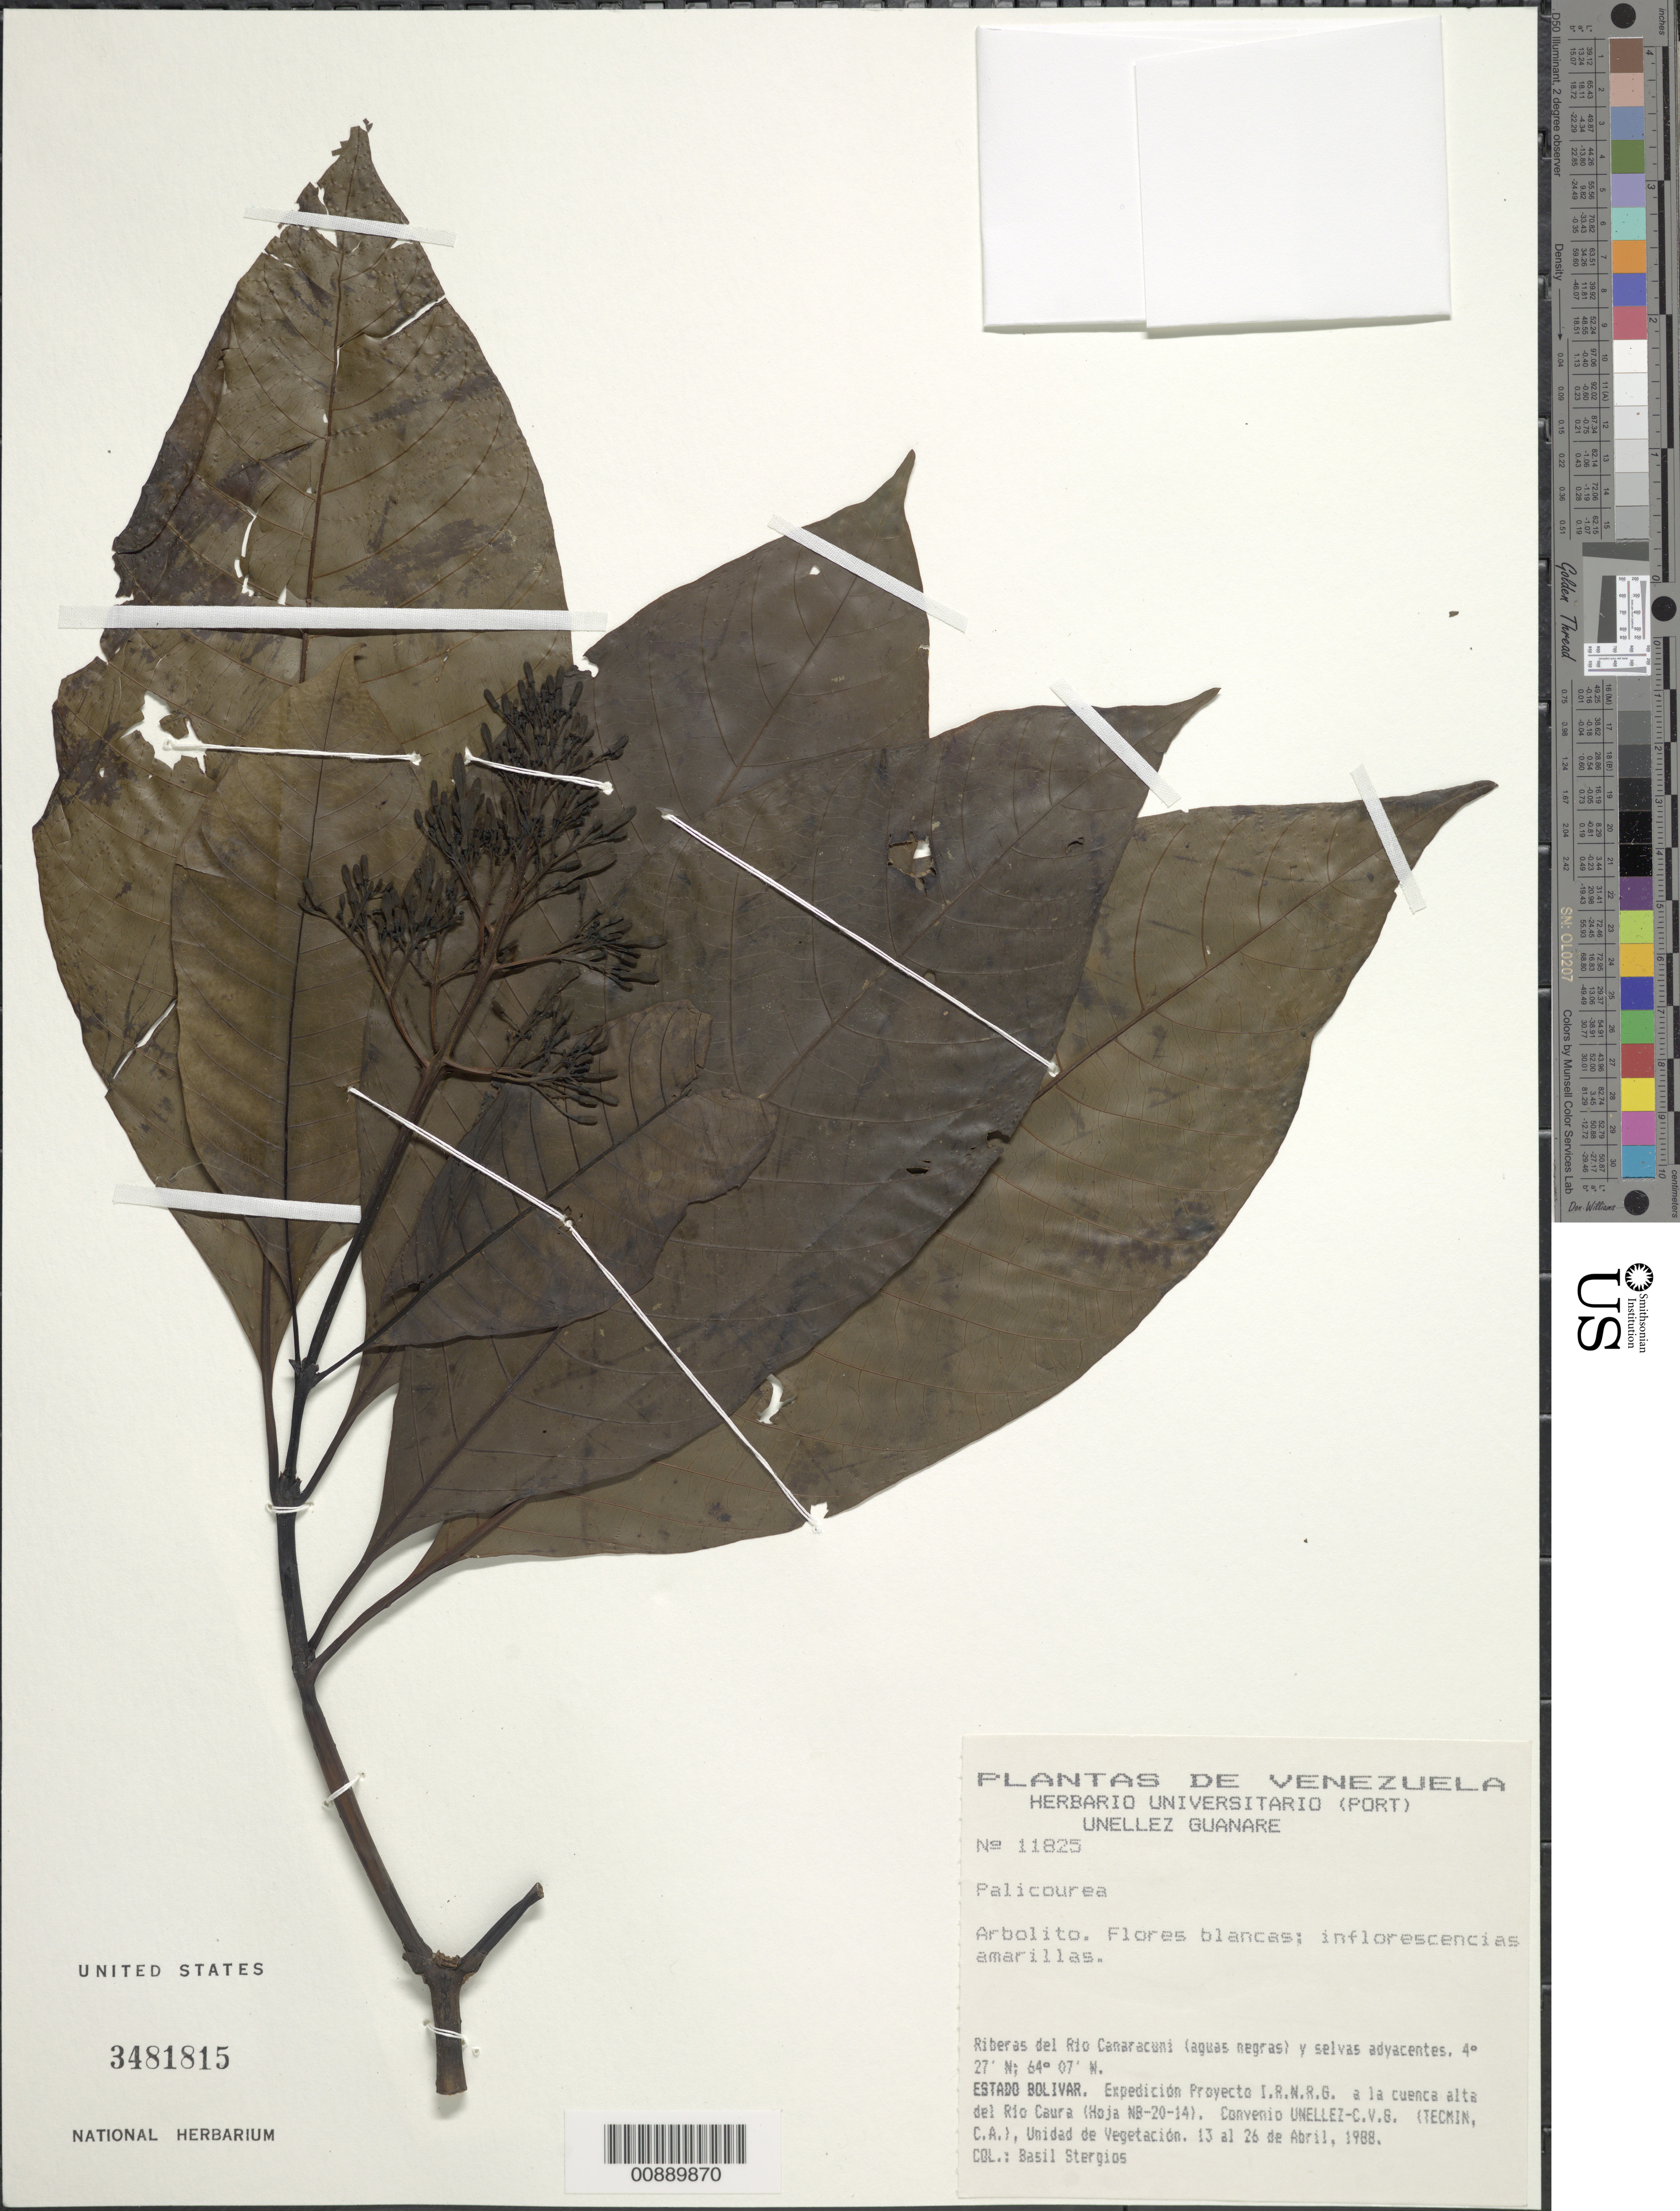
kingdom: Plantae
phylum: Tracheophyta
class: Magnoliopsida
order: Gentianales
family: Rubiaceae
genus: Palicourea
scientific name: Palicourea sp.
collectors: B. G. Stergios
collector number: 11825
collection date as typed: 13-Apr-88 to 26-Apr-88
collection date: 1988-04-13/1988-04-26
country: Venezuela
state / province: Bolívar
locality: Río Canaracuni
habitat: Riberas del río y selvas adyacentes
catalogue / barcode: US 3481815